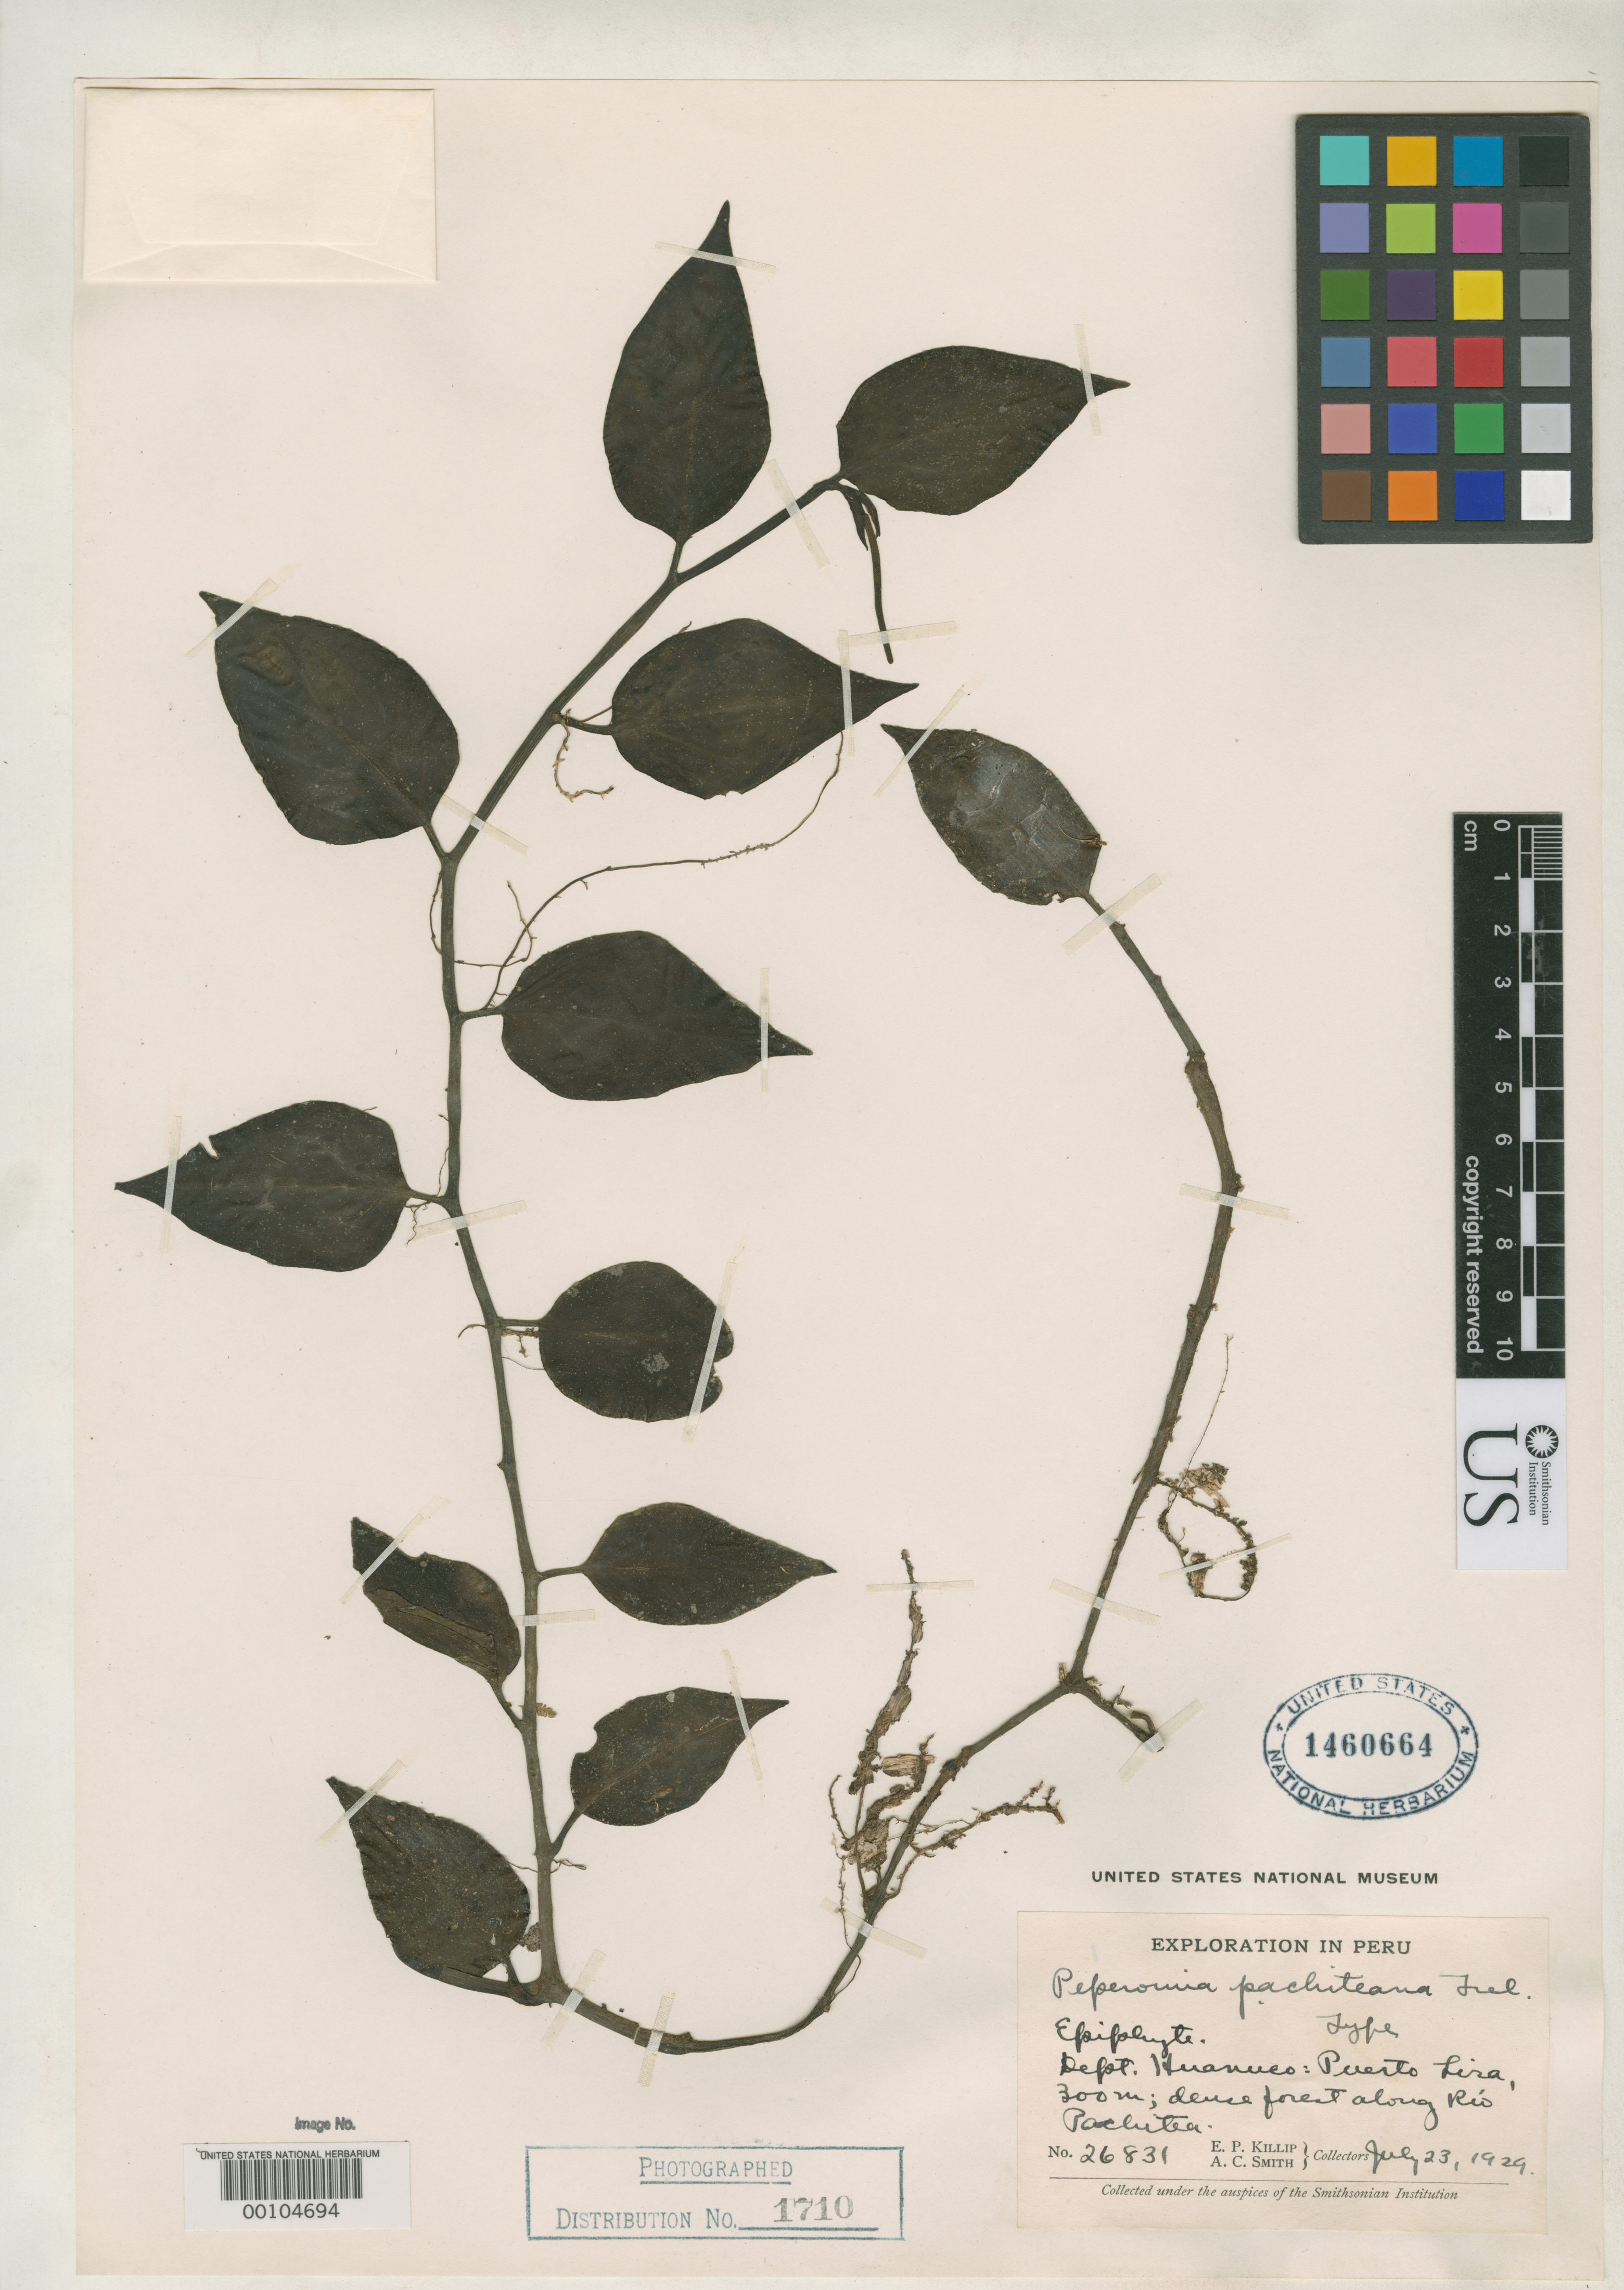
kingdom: Plantae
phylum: Tracheophyta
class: Magnoliopsida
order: Piperales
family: Piperaceae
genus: Peperomia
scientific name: Peperomia pachiteana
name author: Trel. in J.F. Macbr.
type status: Holotype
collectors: E. P. Killip & A. C. Smith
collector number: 26831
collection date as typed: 23 Jul 1929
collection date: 1929-07-23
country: Peru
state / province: Huánuco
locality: Puerto Lira, Río Pachitea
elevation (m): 300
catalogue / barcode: US 1460664